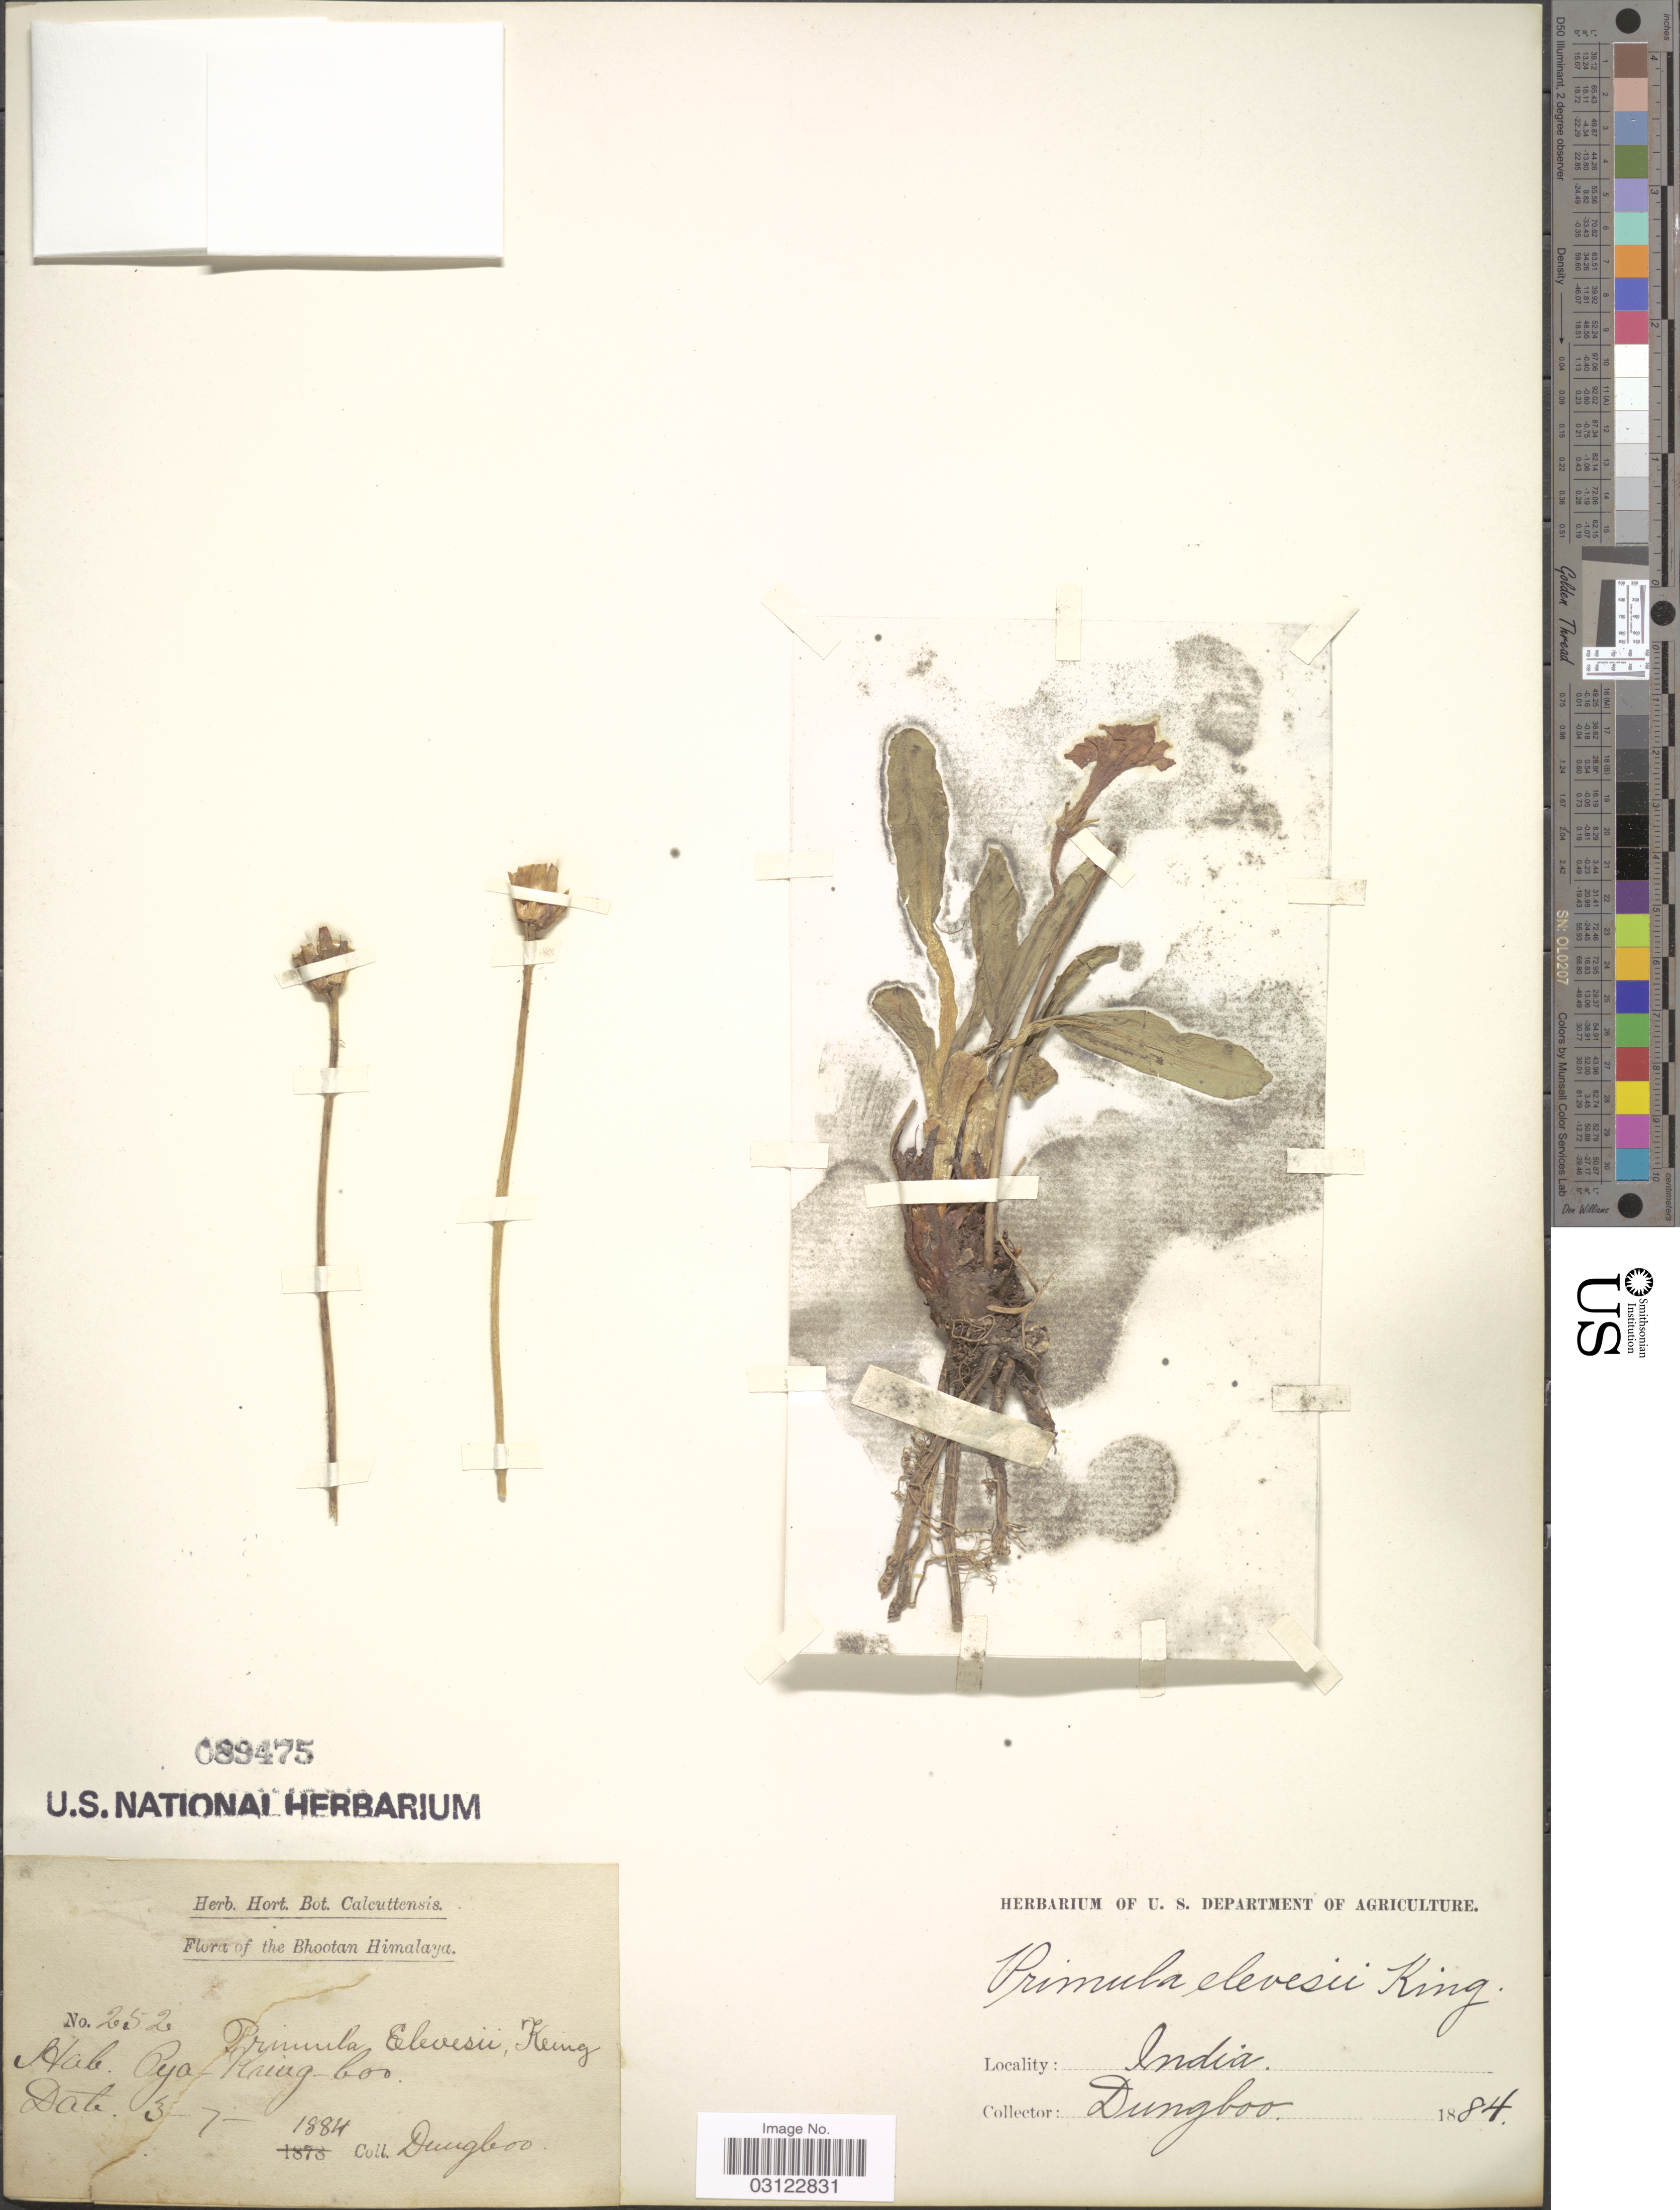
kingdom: Plantae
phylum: Tracheophyta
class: Magnoliopsida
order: Ericales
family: Primulaceae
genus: Omphalogramma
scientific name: Omphalogramma elwesianum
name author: (King ex G. Watt) Franch.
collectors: Dungboo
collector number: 252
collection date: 1884-07-03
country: Bhutan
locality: The Bhootan Himalaya. Pya-Kring-boo.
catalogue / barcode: US 89475